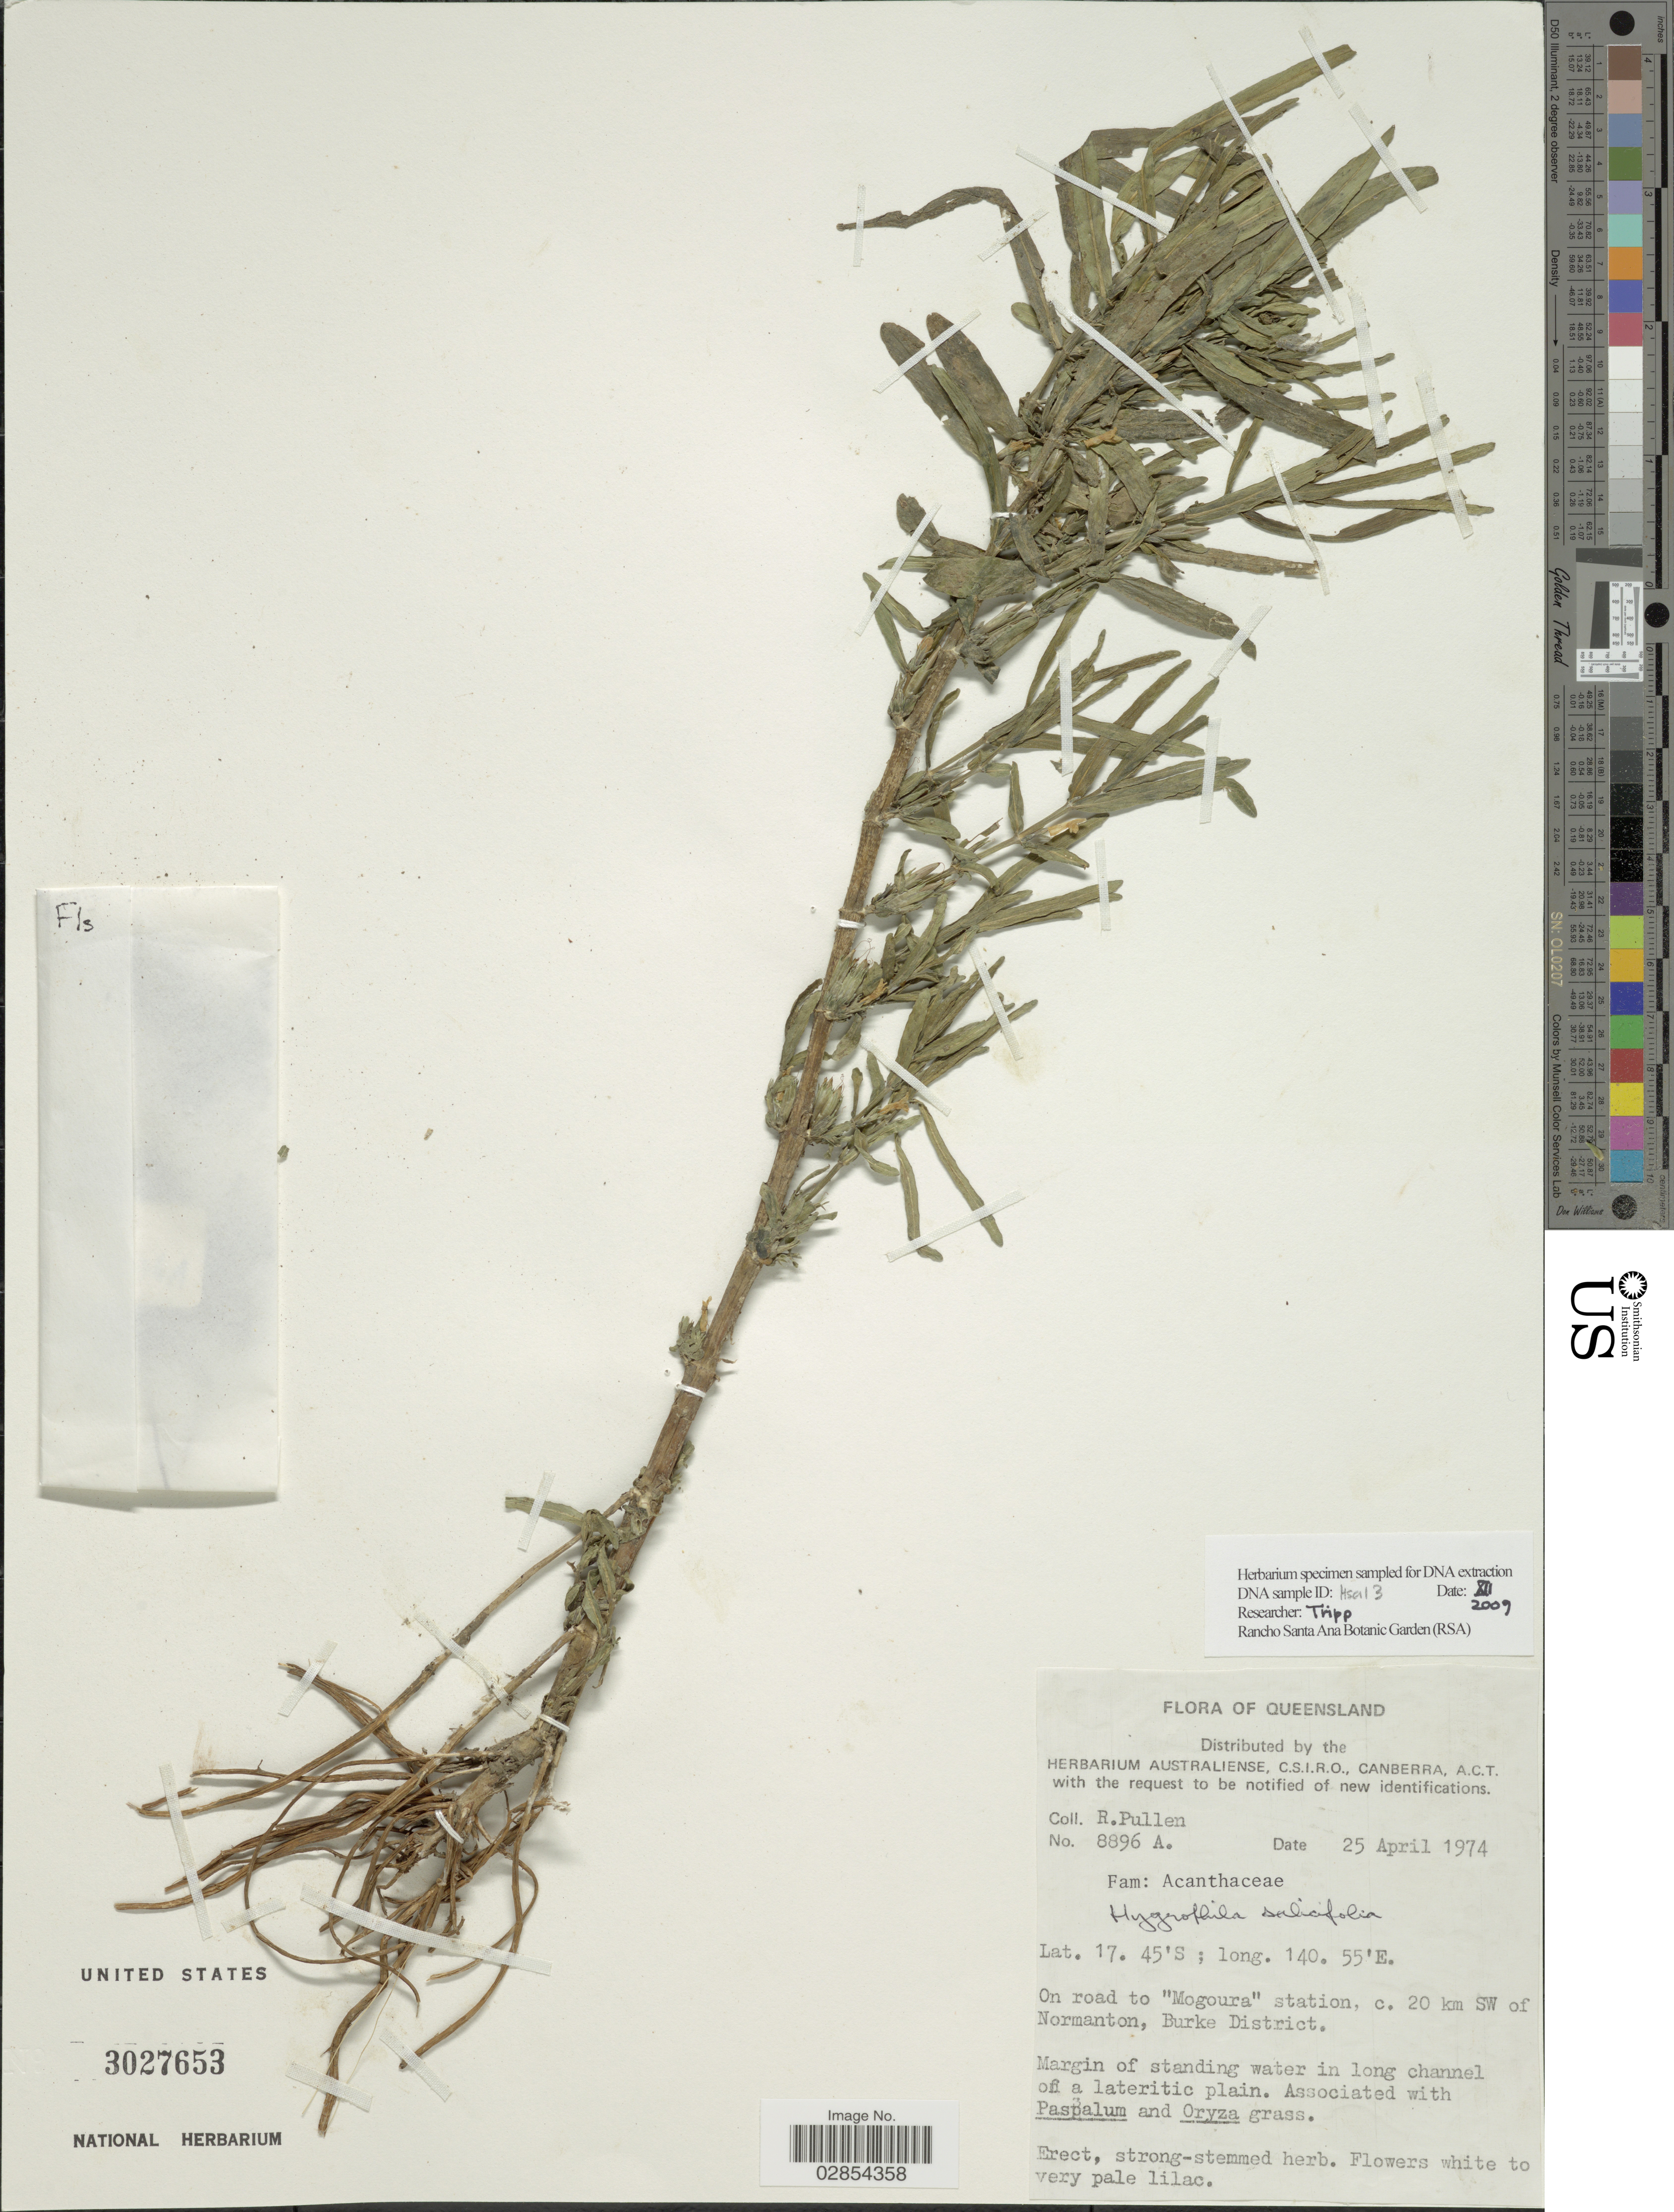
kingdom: Plantae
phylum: Tracheophyta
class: Magnoliopsida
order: Lamiales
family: Acanthaceae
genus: Hygrophila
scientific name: Hygrophila salicifolia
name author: (Vahl) Nees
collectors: R. Pullen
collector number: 8896A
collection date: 1974-04-25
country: Australia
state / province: Queensland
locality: On road to "Mogoura" station, c. 20 km SW of Normanton, Burke District.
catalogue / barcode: US 3027653